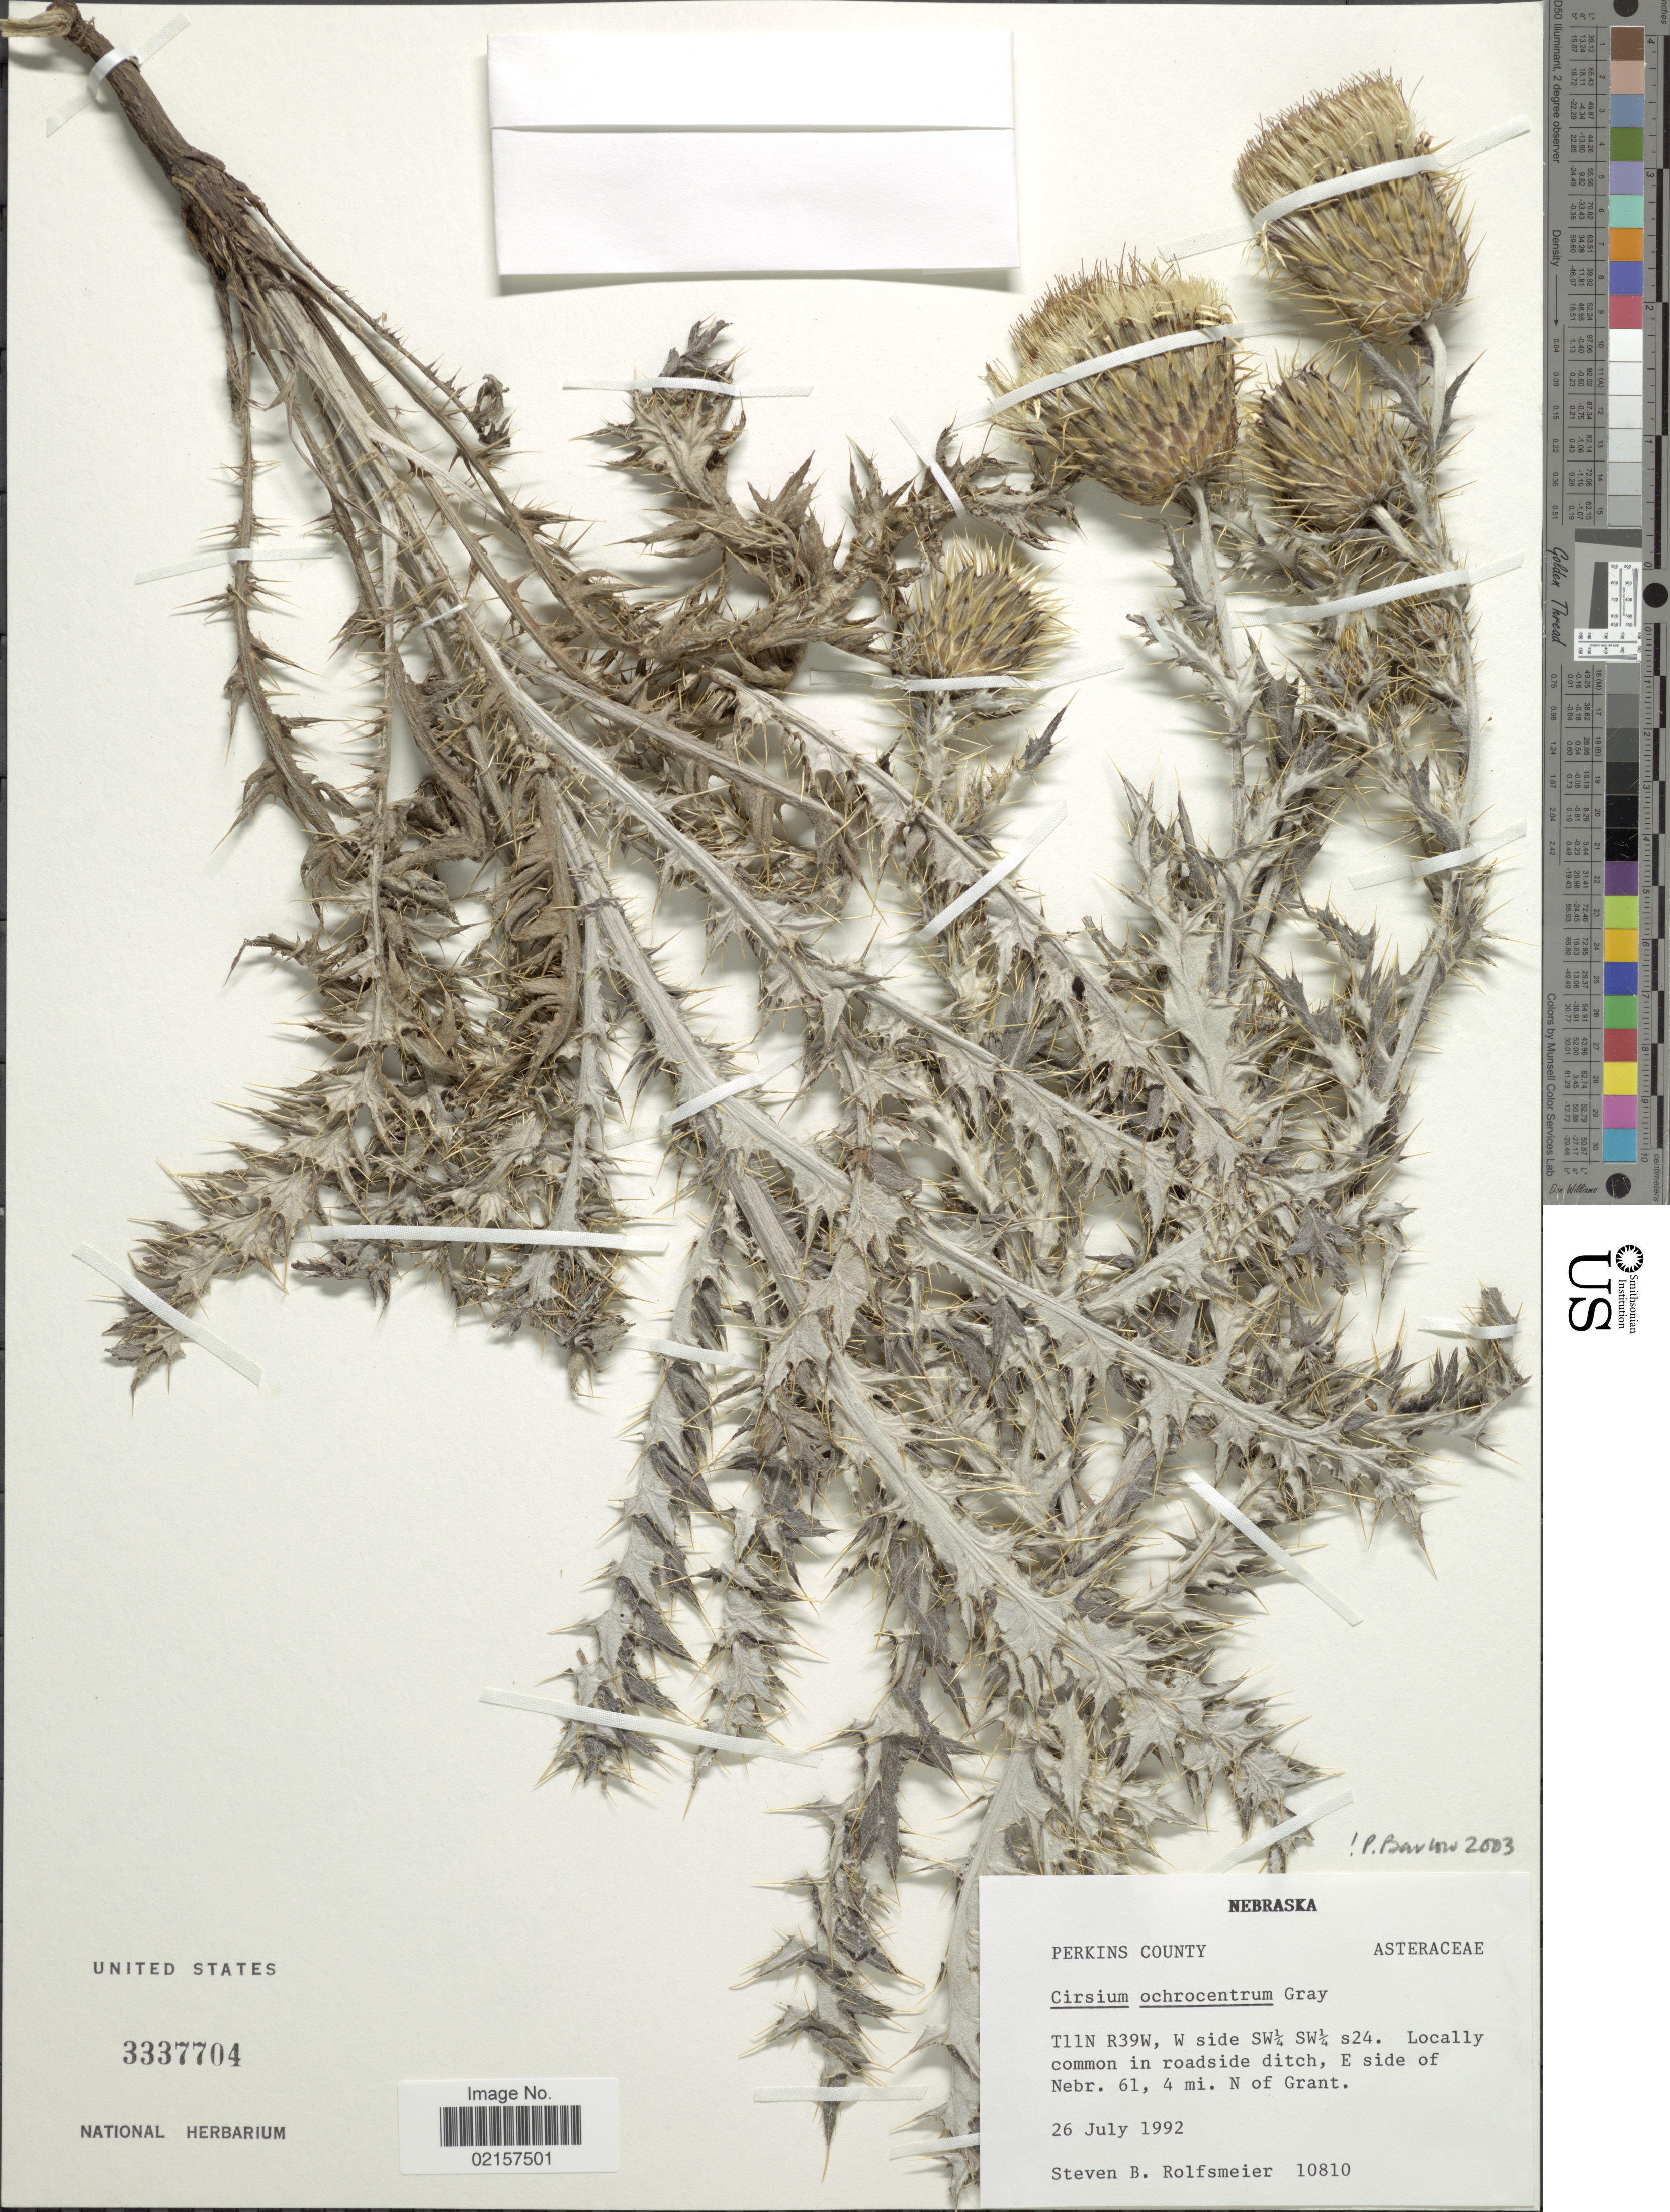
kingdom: Plantae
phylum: Tracheophyta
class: Magnoliopsida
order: Asterales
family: Asteraceae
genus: Cirsium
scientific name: Cirsium ochrocentrum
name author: A. Gray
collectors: S. Rolfsmeier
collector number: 10810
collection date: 1992-07-26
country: United States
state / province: Nebraska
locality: Perkins County, T11N R39W, W side SW¼, SW¼ s24, locally common in roadside ditch, E side of Nebr. 61, 4 mi. N of Grant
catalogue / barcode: US 3337704